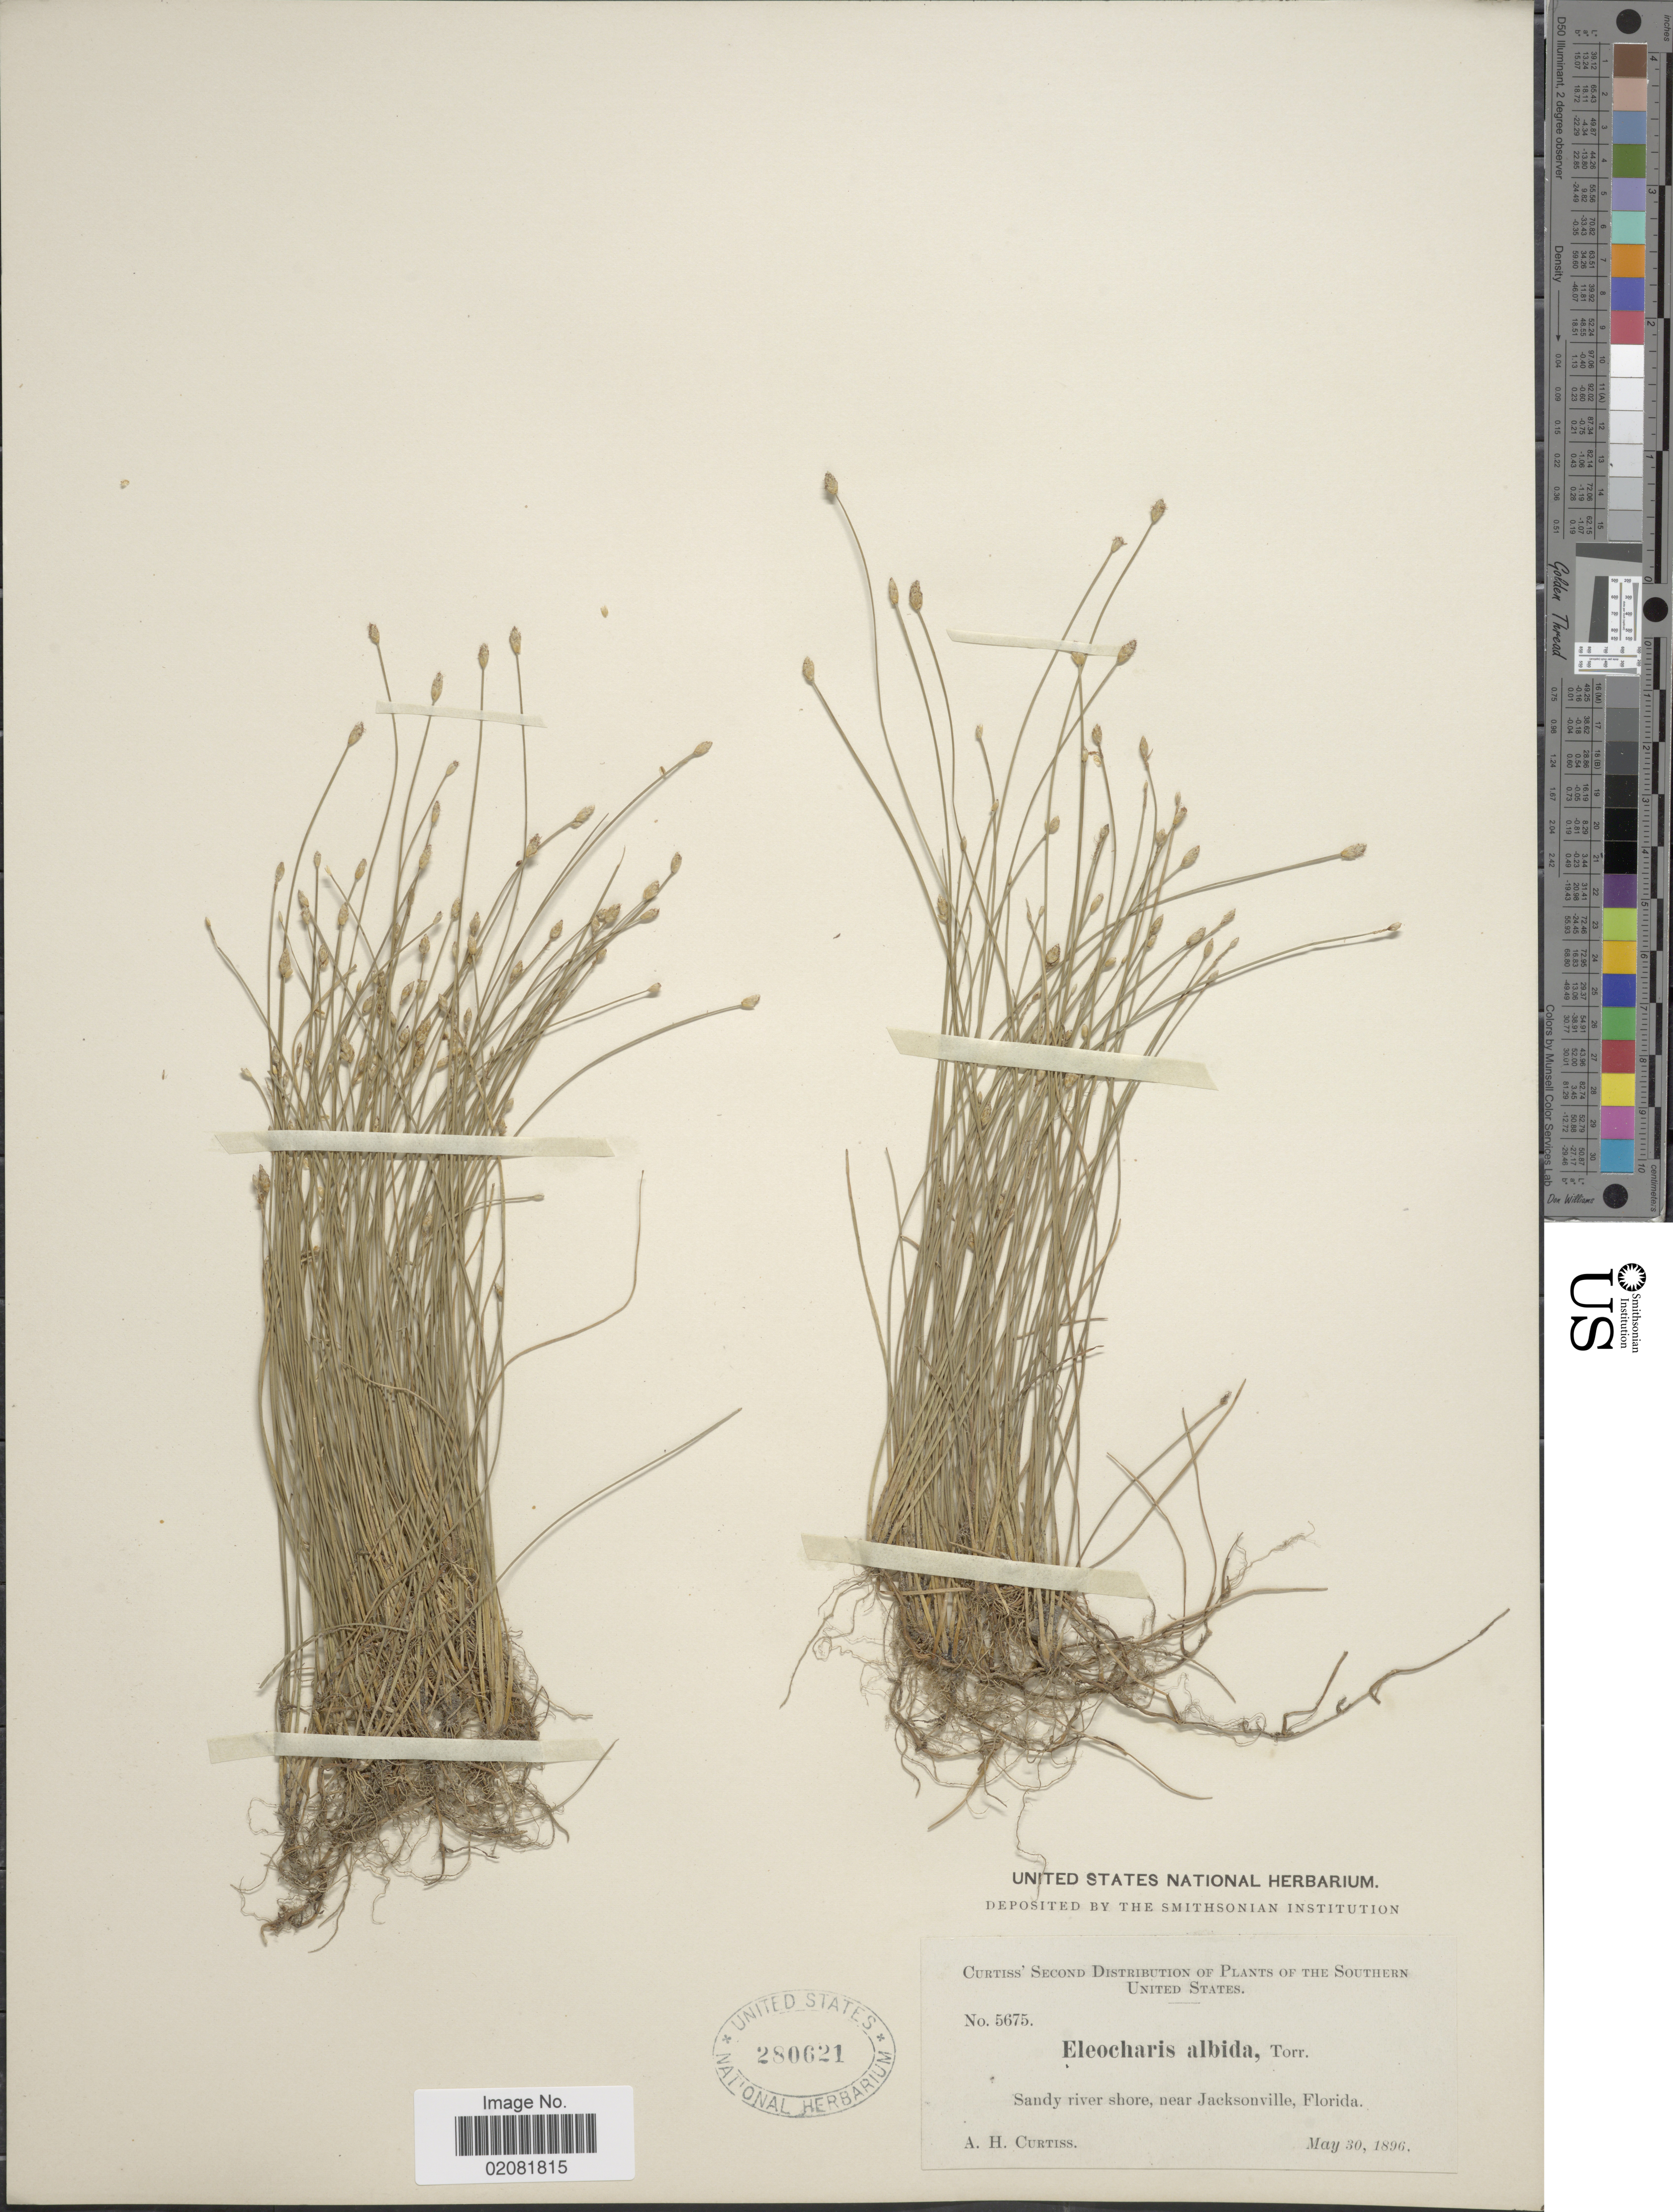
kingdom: Plantae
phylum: Tracheophyta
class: Liliopsida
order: Poales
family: Cyperaceae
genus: Eleocharis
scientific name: Eleocharis albida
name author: Torr.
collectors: A. H. Curtiss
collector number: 5675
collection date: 1896-05-30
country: United States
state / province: Florida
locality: Near Jacksonville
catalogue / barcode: US 280621